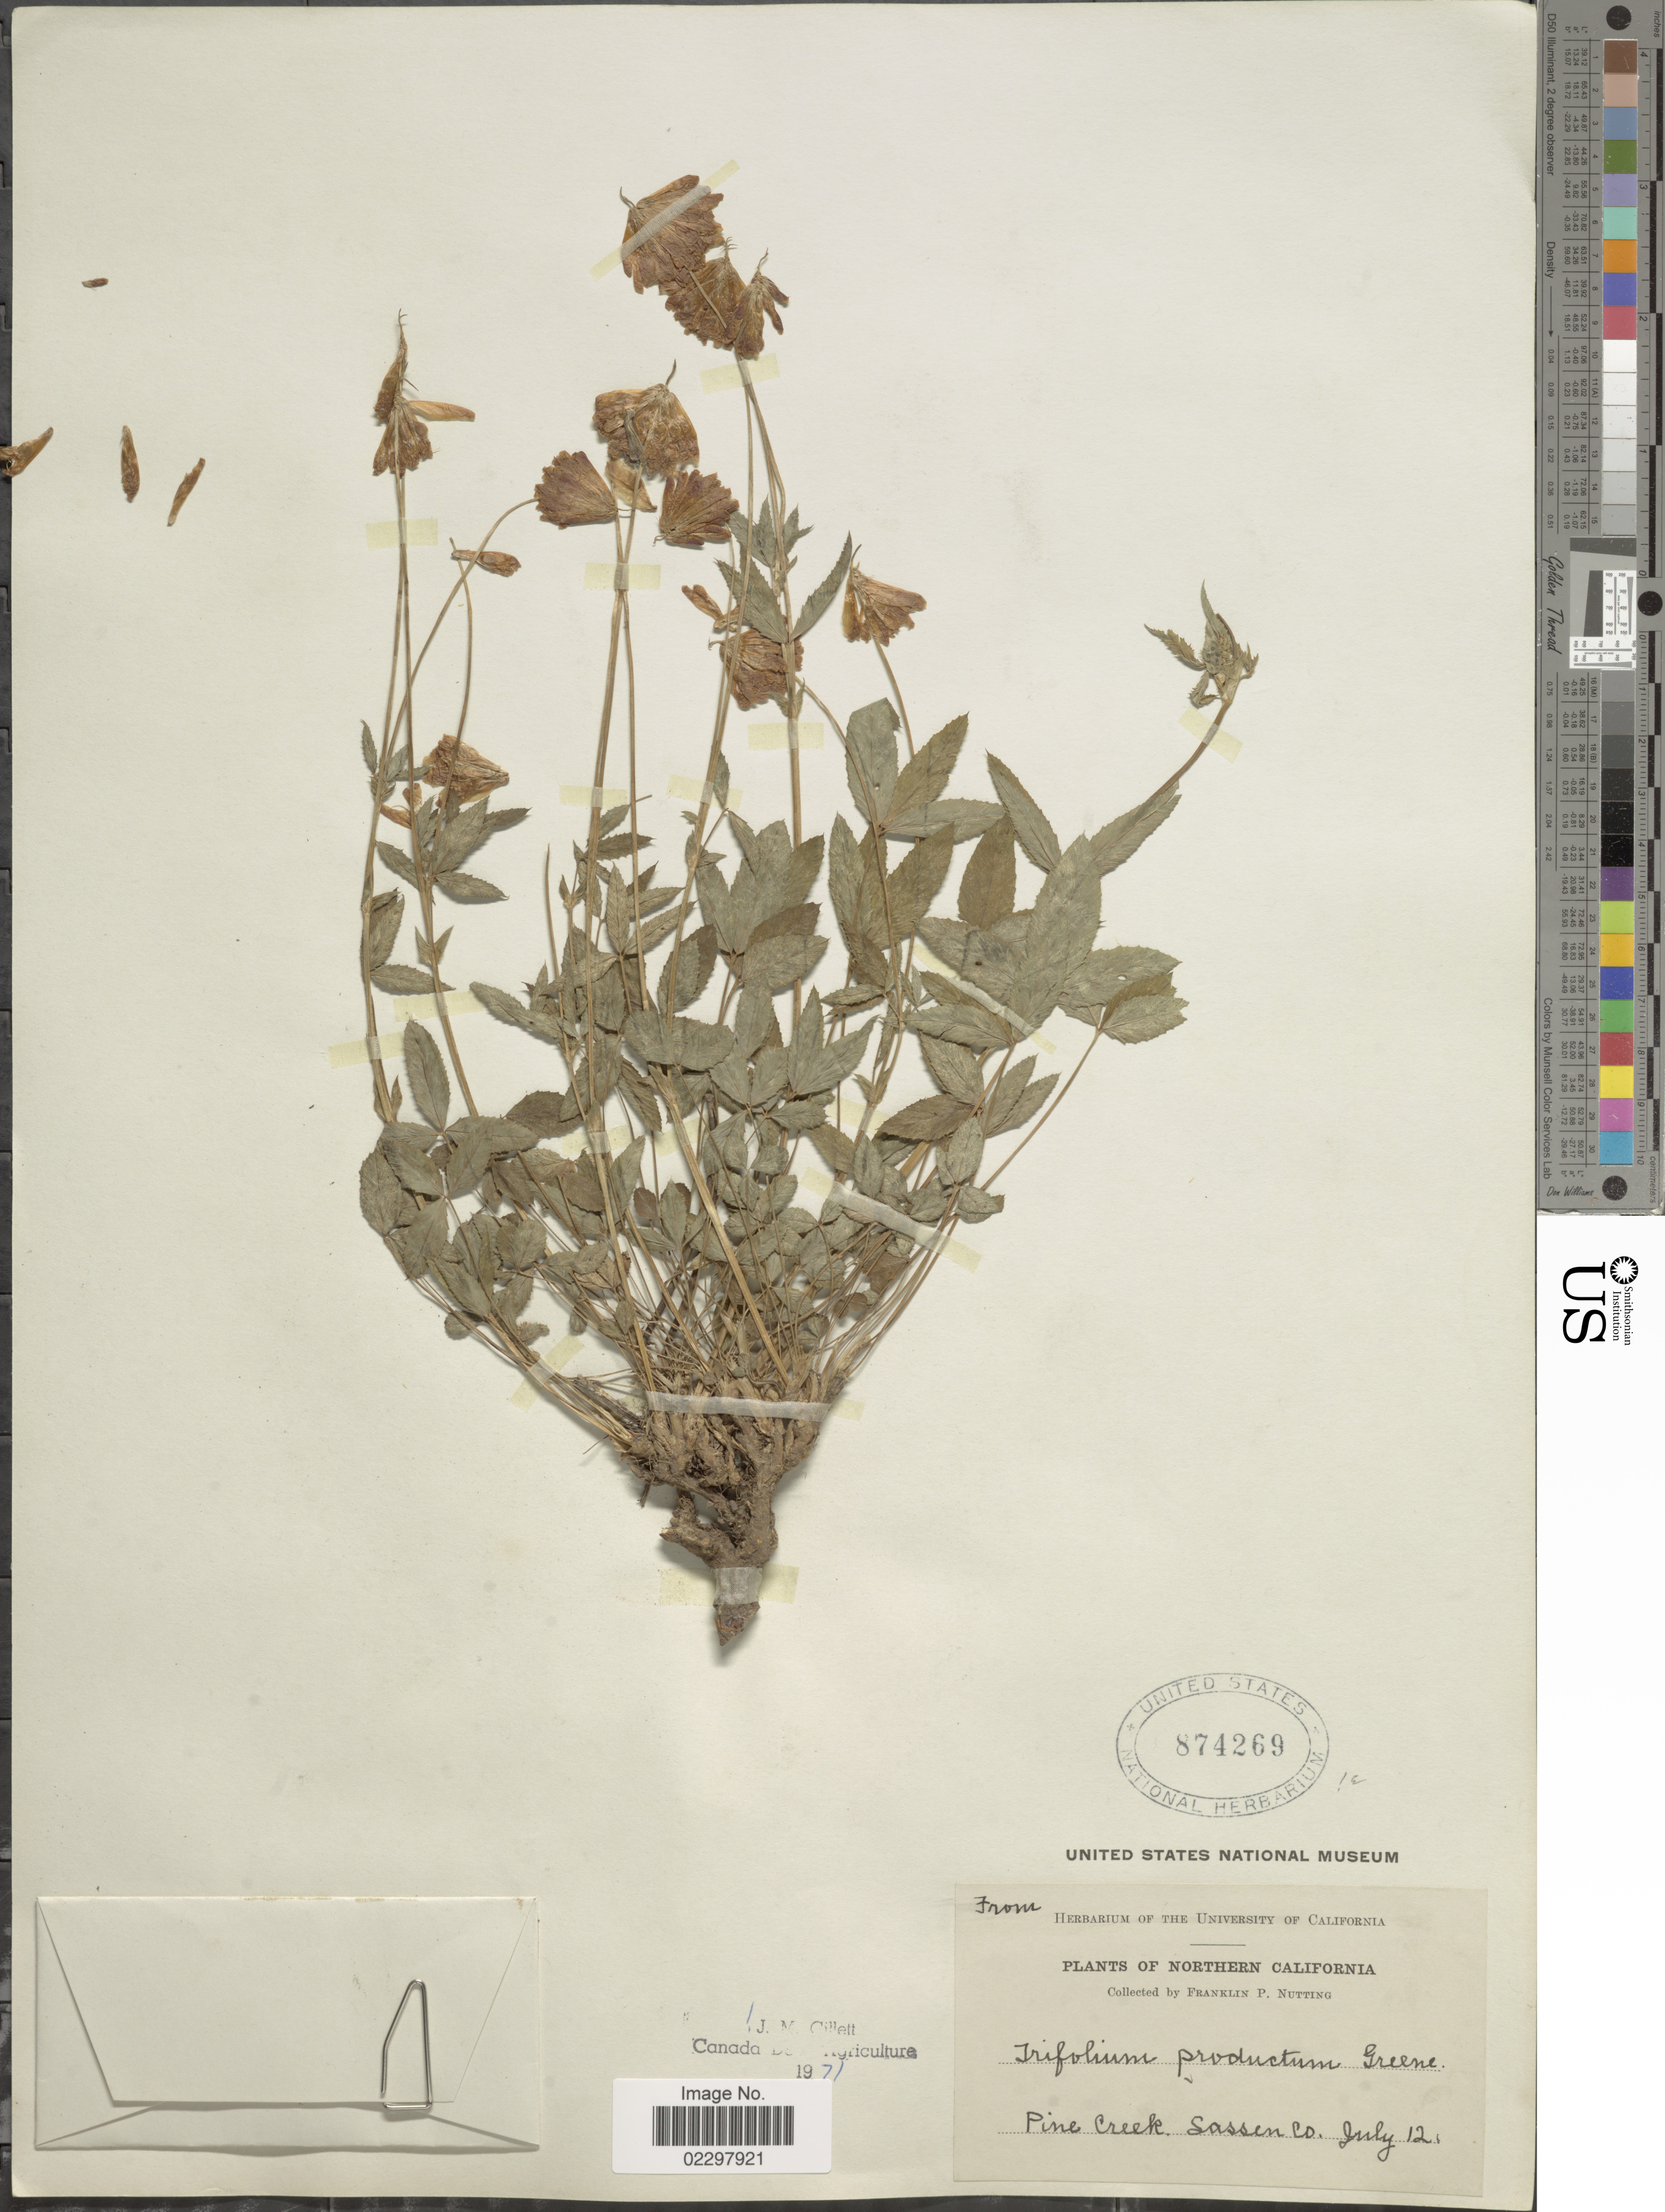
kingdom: Plantae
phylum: Tracheophyta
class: Magnoliopsida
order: Fabales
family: Fabaceae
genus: Trifolium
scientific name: Trifolium productum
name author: Greene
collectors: F. Nutting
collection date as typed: Transcribed d/m/y: /7/12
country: United States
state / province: California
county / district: Lassen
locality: Northern California, Pine Creek, Lassen Co.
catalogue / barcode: US 874269